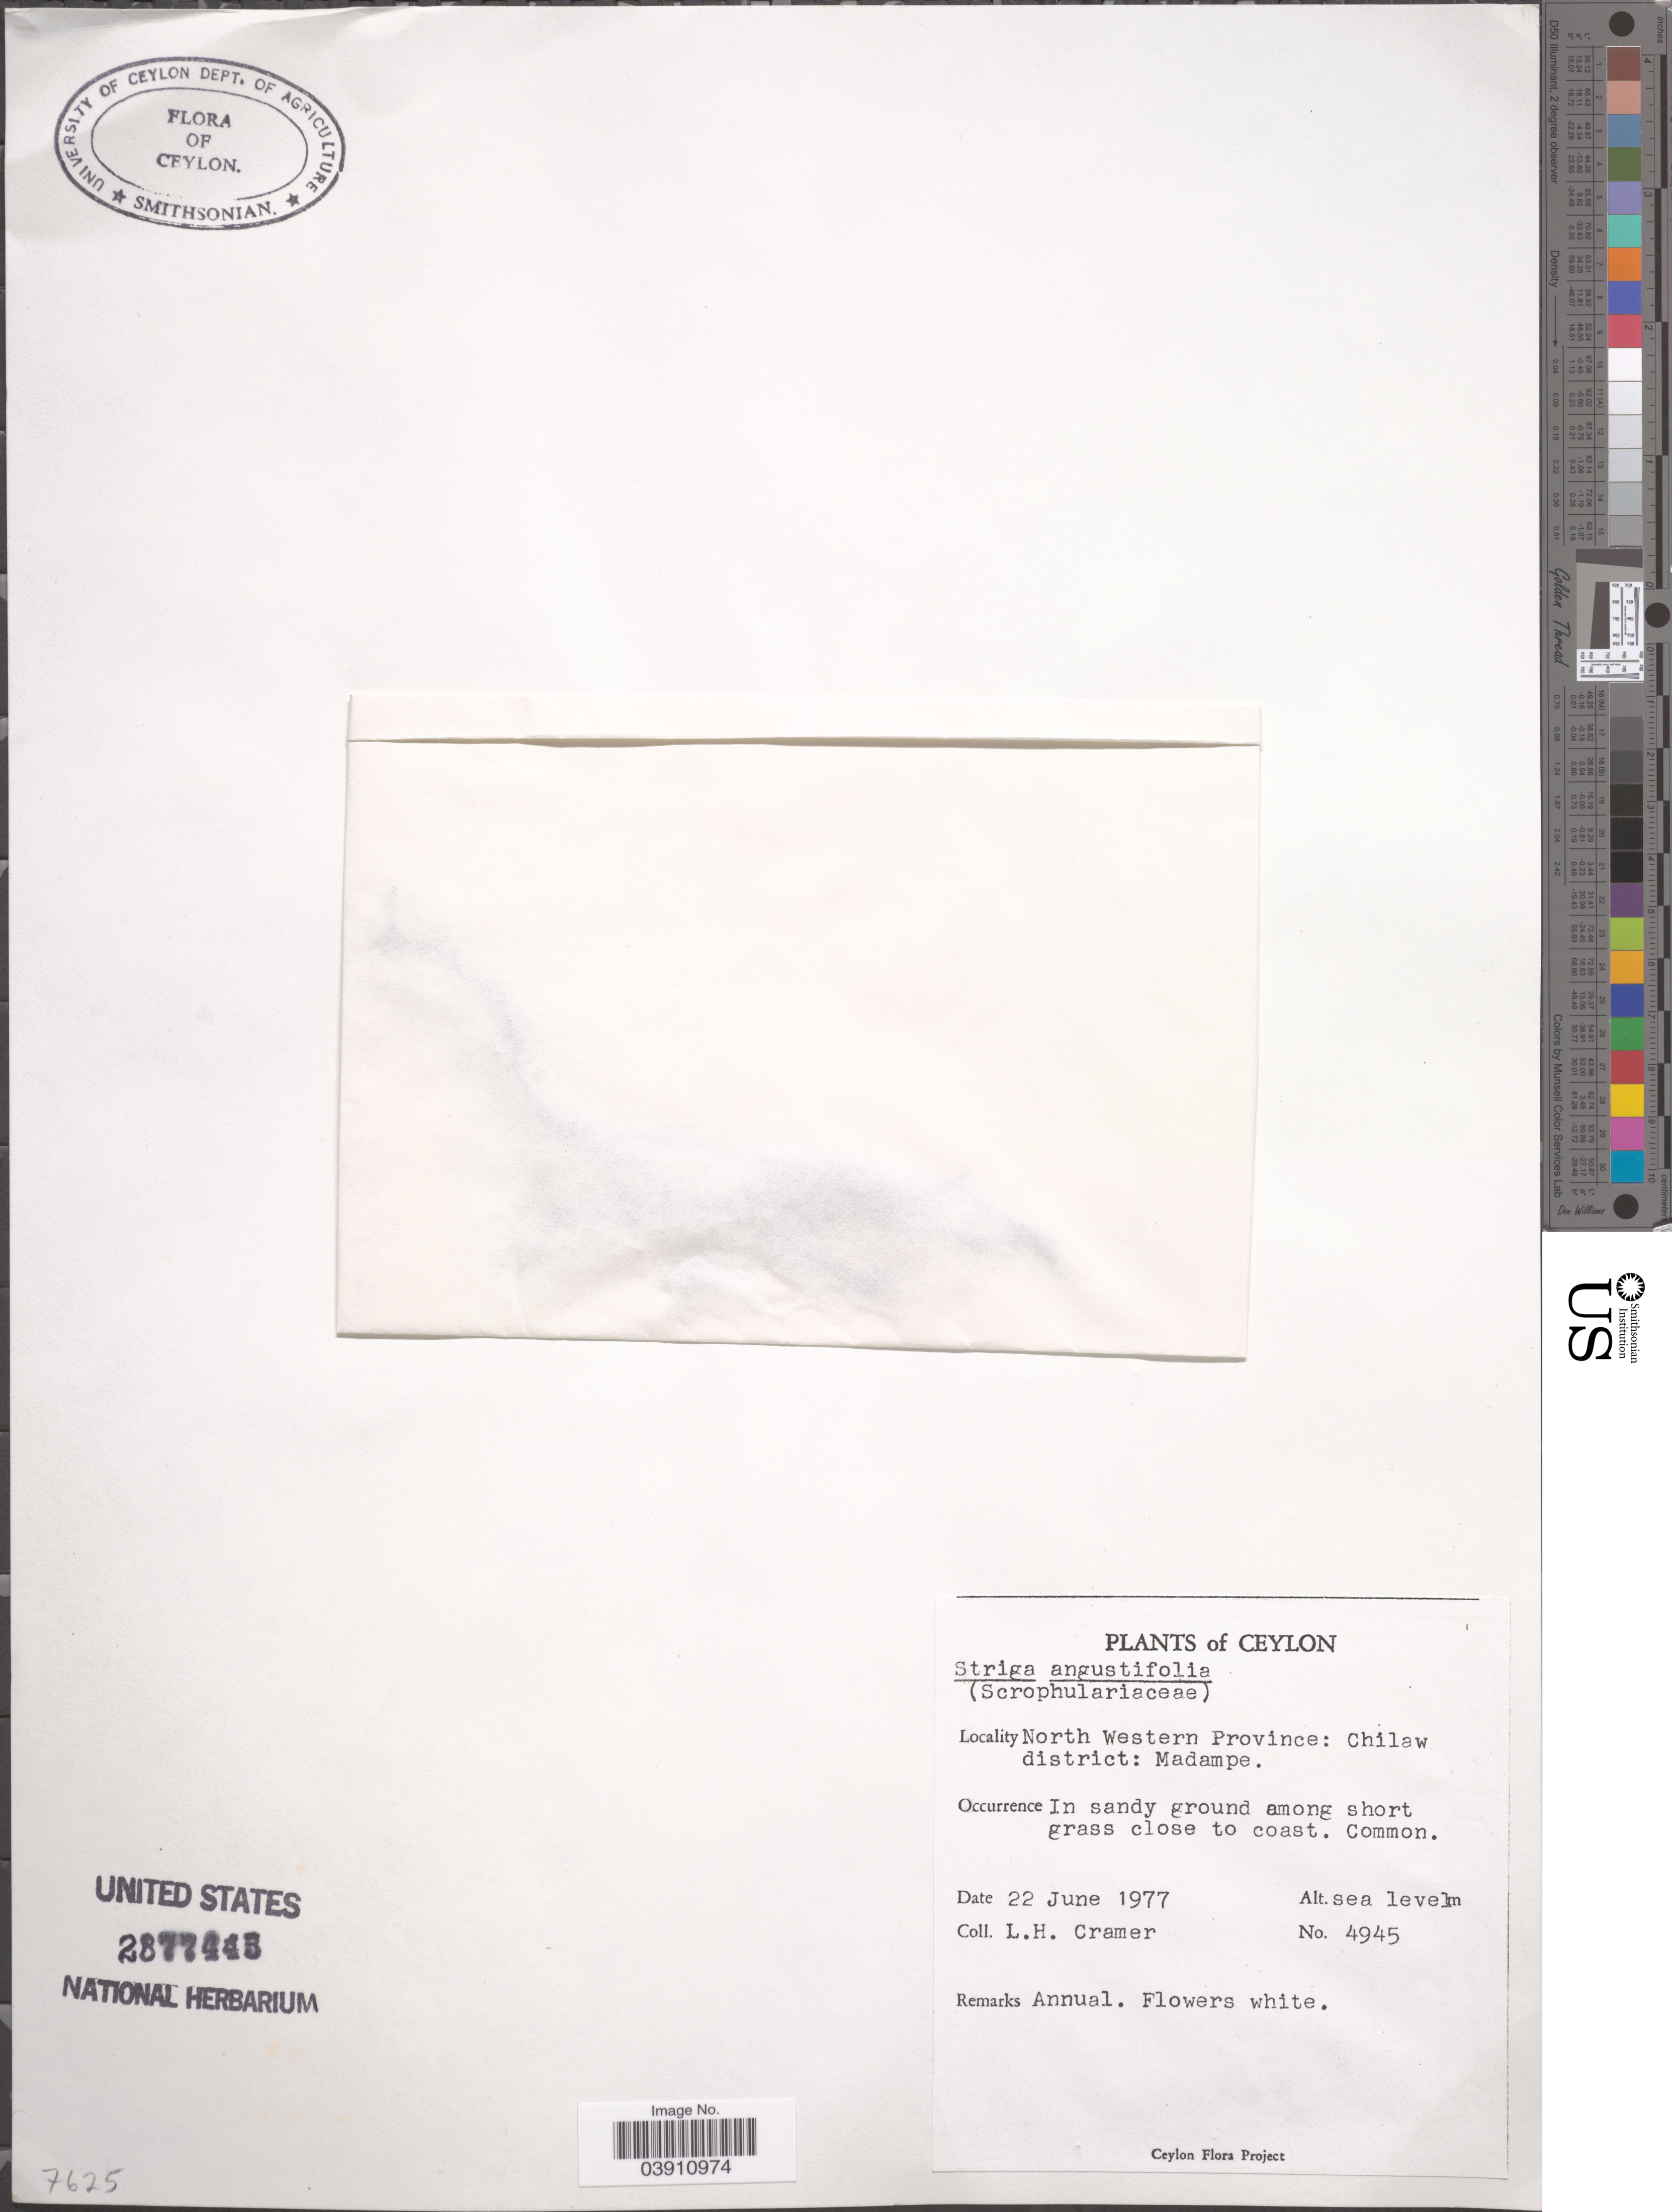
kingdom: Plantae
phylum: Tracheophyta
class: Magnoliopsida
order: Lamiales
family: Orobanchaceae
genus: Striga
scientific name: Striga angustifolia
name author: (D. Don) C.J. Saldanha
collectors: L. H. Cramer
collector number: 4945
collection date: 1977-06-22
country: Sri Lanka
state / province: North Western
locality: Ceylon. Chilaw district: Madampe.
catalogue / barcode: US 2877443